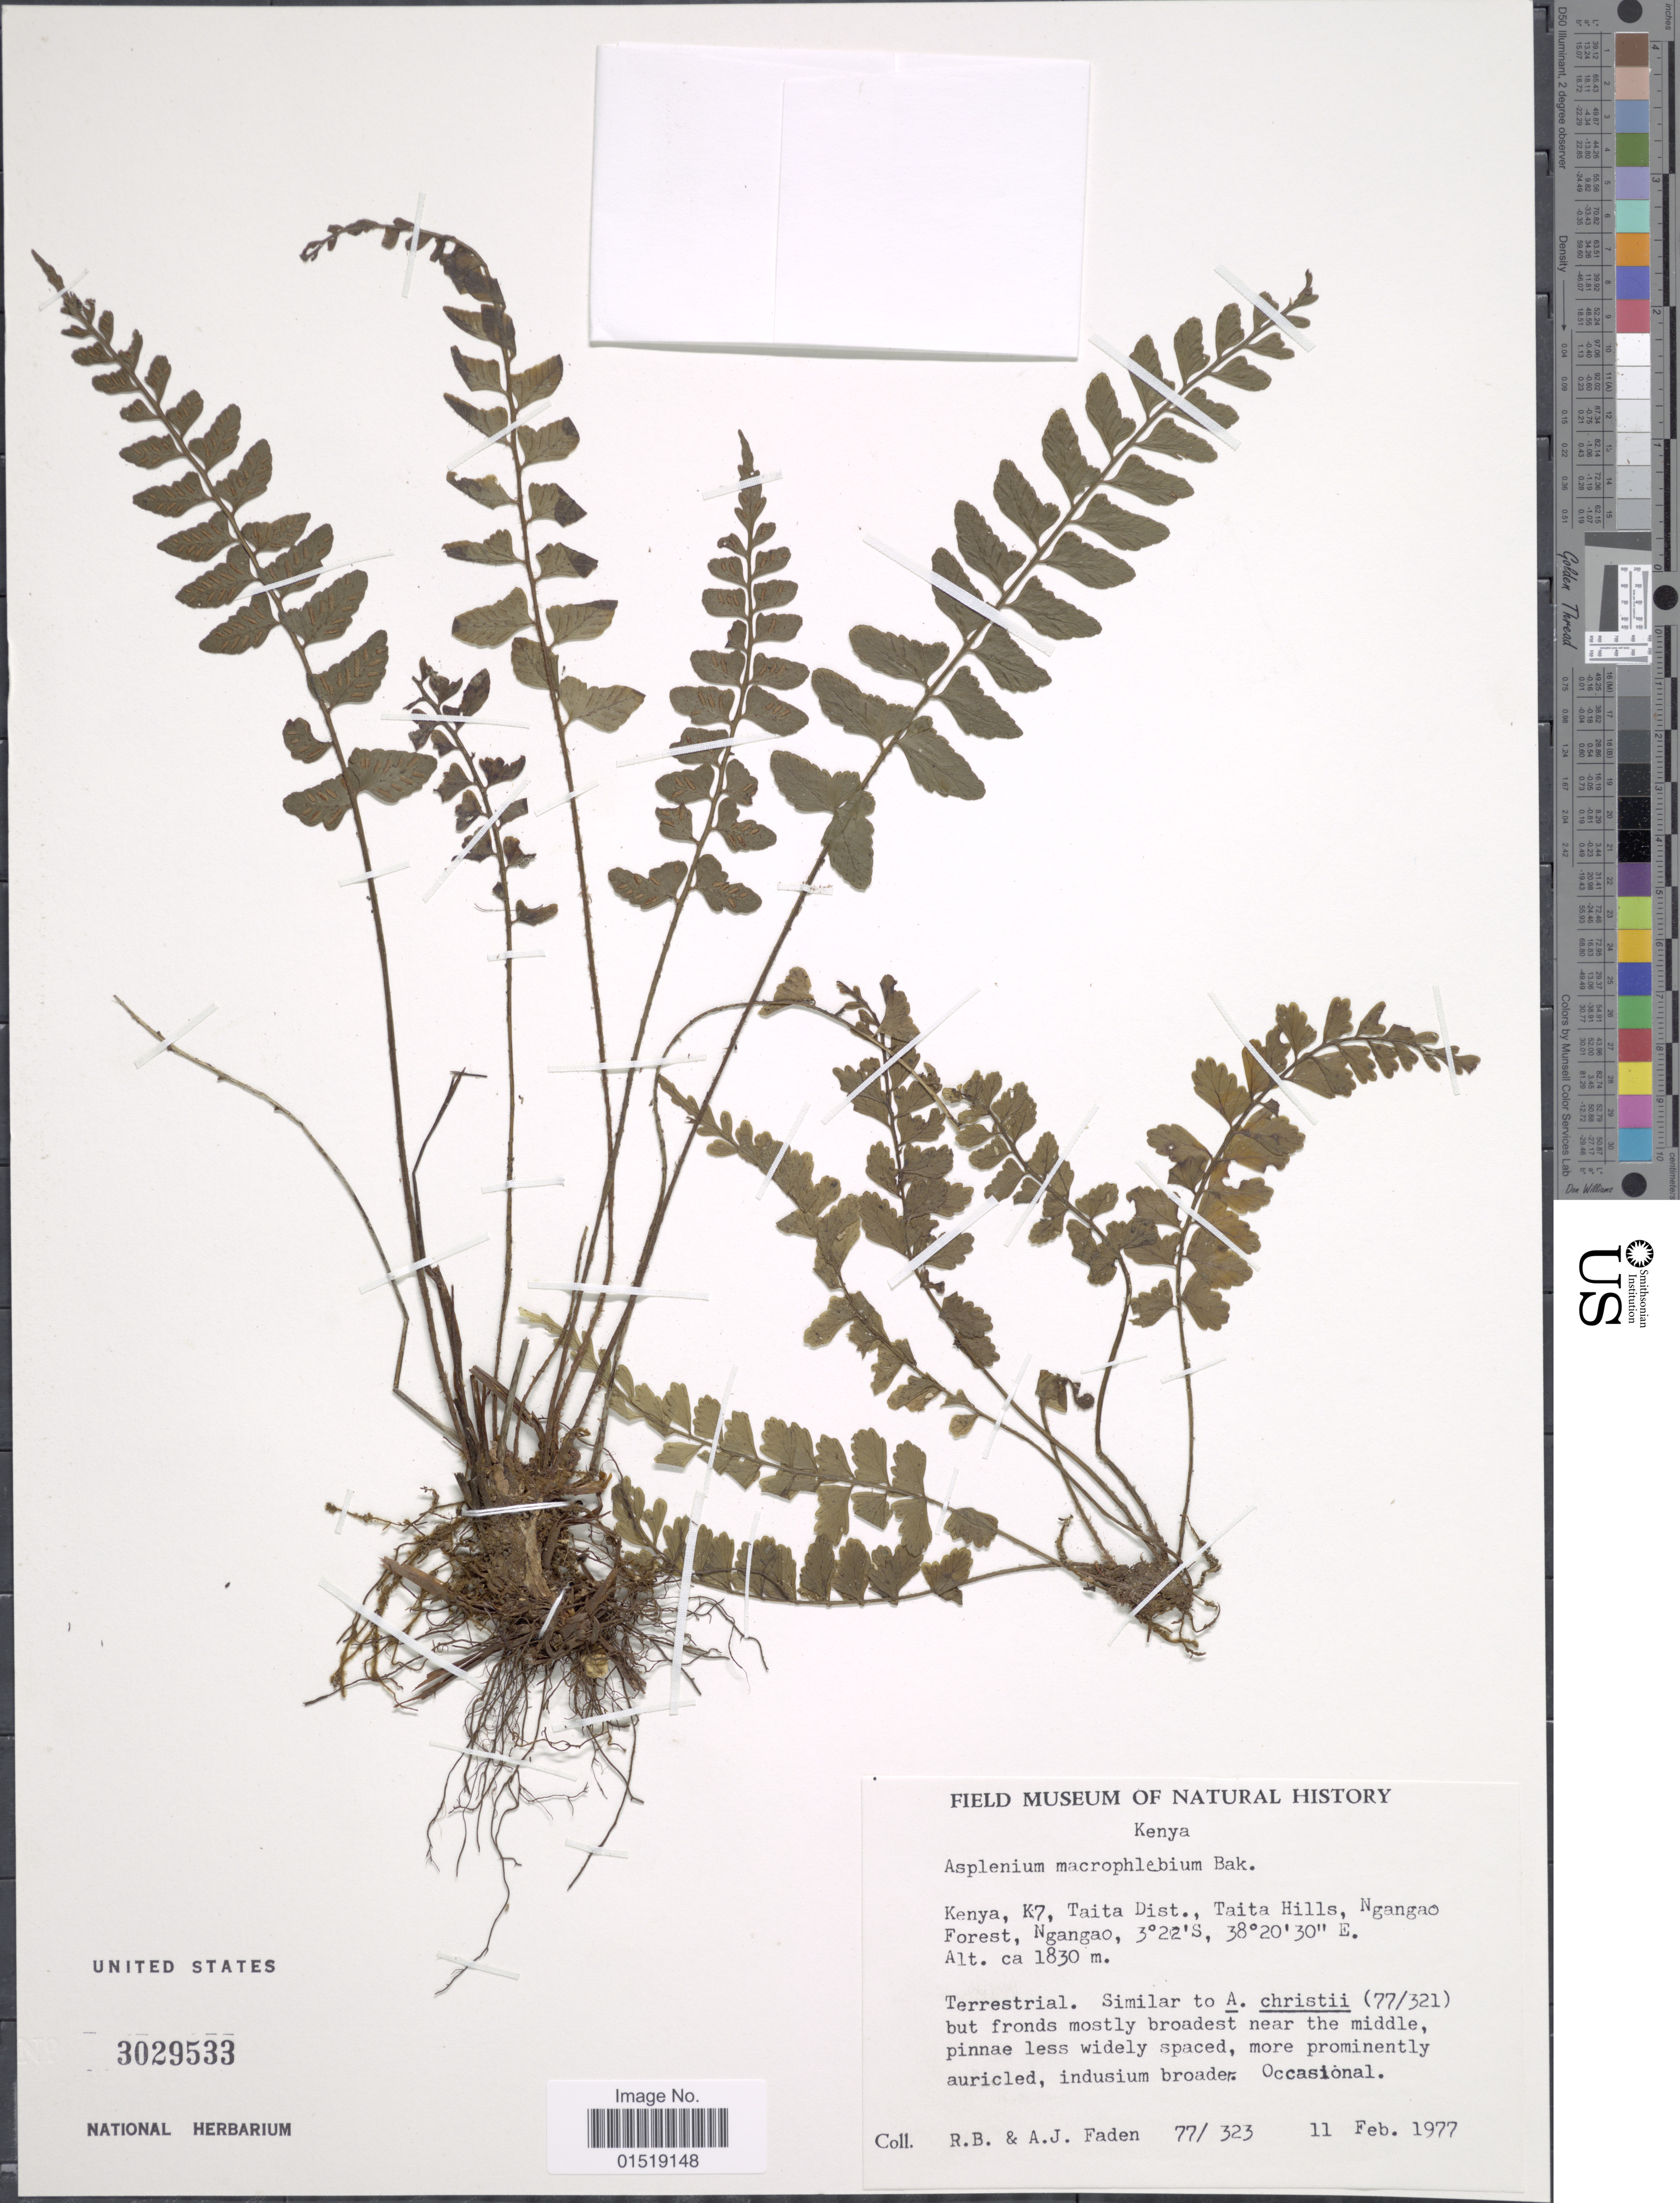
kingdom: Plantae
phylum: Tracheophyta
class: Polypodiopsida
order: Polypodiales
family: Aspleniaceae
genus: Asplenium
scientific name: Asplenium macrophlebium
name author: Baker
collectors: R. B. Faden & A. J. Faden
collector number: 77/323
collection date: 1977-02-11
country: Kenya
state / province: Taita Taveta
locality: Kenya, K7, Taita Dist., Taita Hills, Ngangao Forest, Ngangao.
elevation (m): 1830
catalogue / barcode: US 3029533